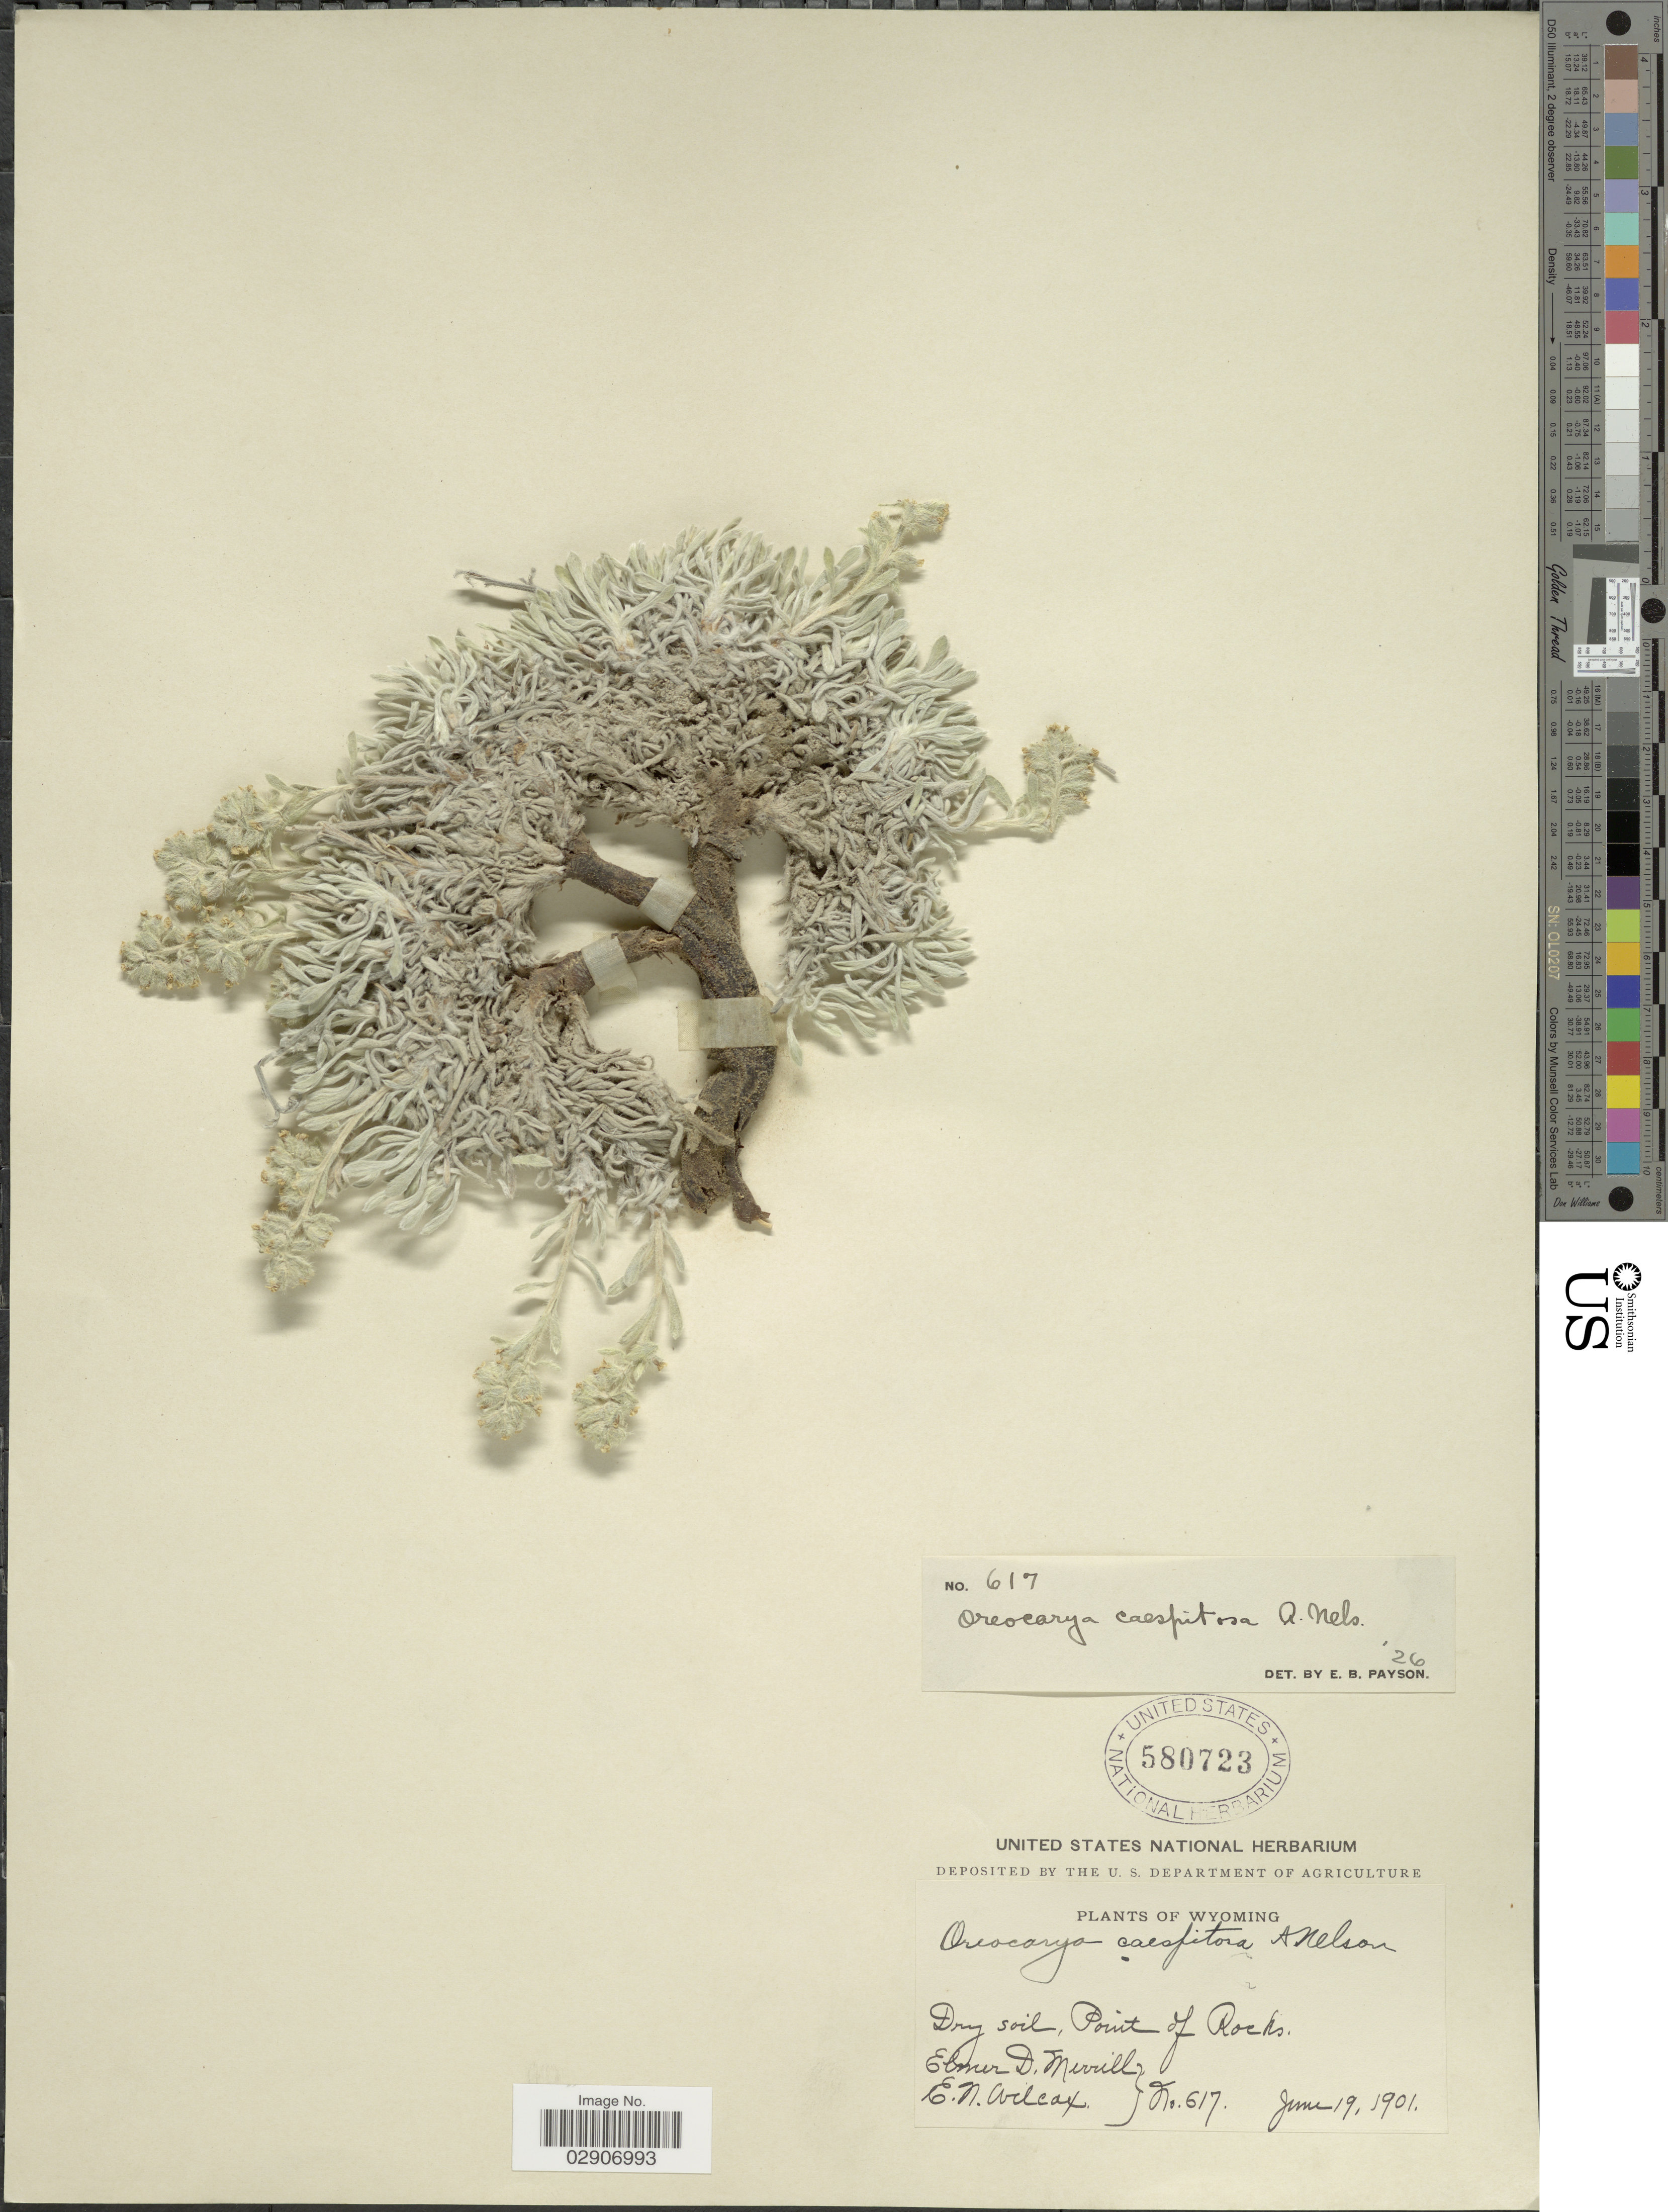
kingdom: Plantae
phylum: Tracheophyta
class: Magnoliopsida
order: Boraginales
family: Boraginaceae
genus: Cryptantha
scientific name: Cryptantha caespitosa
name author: (A. Nelson) Payson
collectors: E. D. Merrill & E. Wilcox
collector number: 617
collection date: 1901-06-19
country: United States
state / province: Wyoming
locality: Dry soil, Point of Rocks.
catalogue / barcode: US 580723